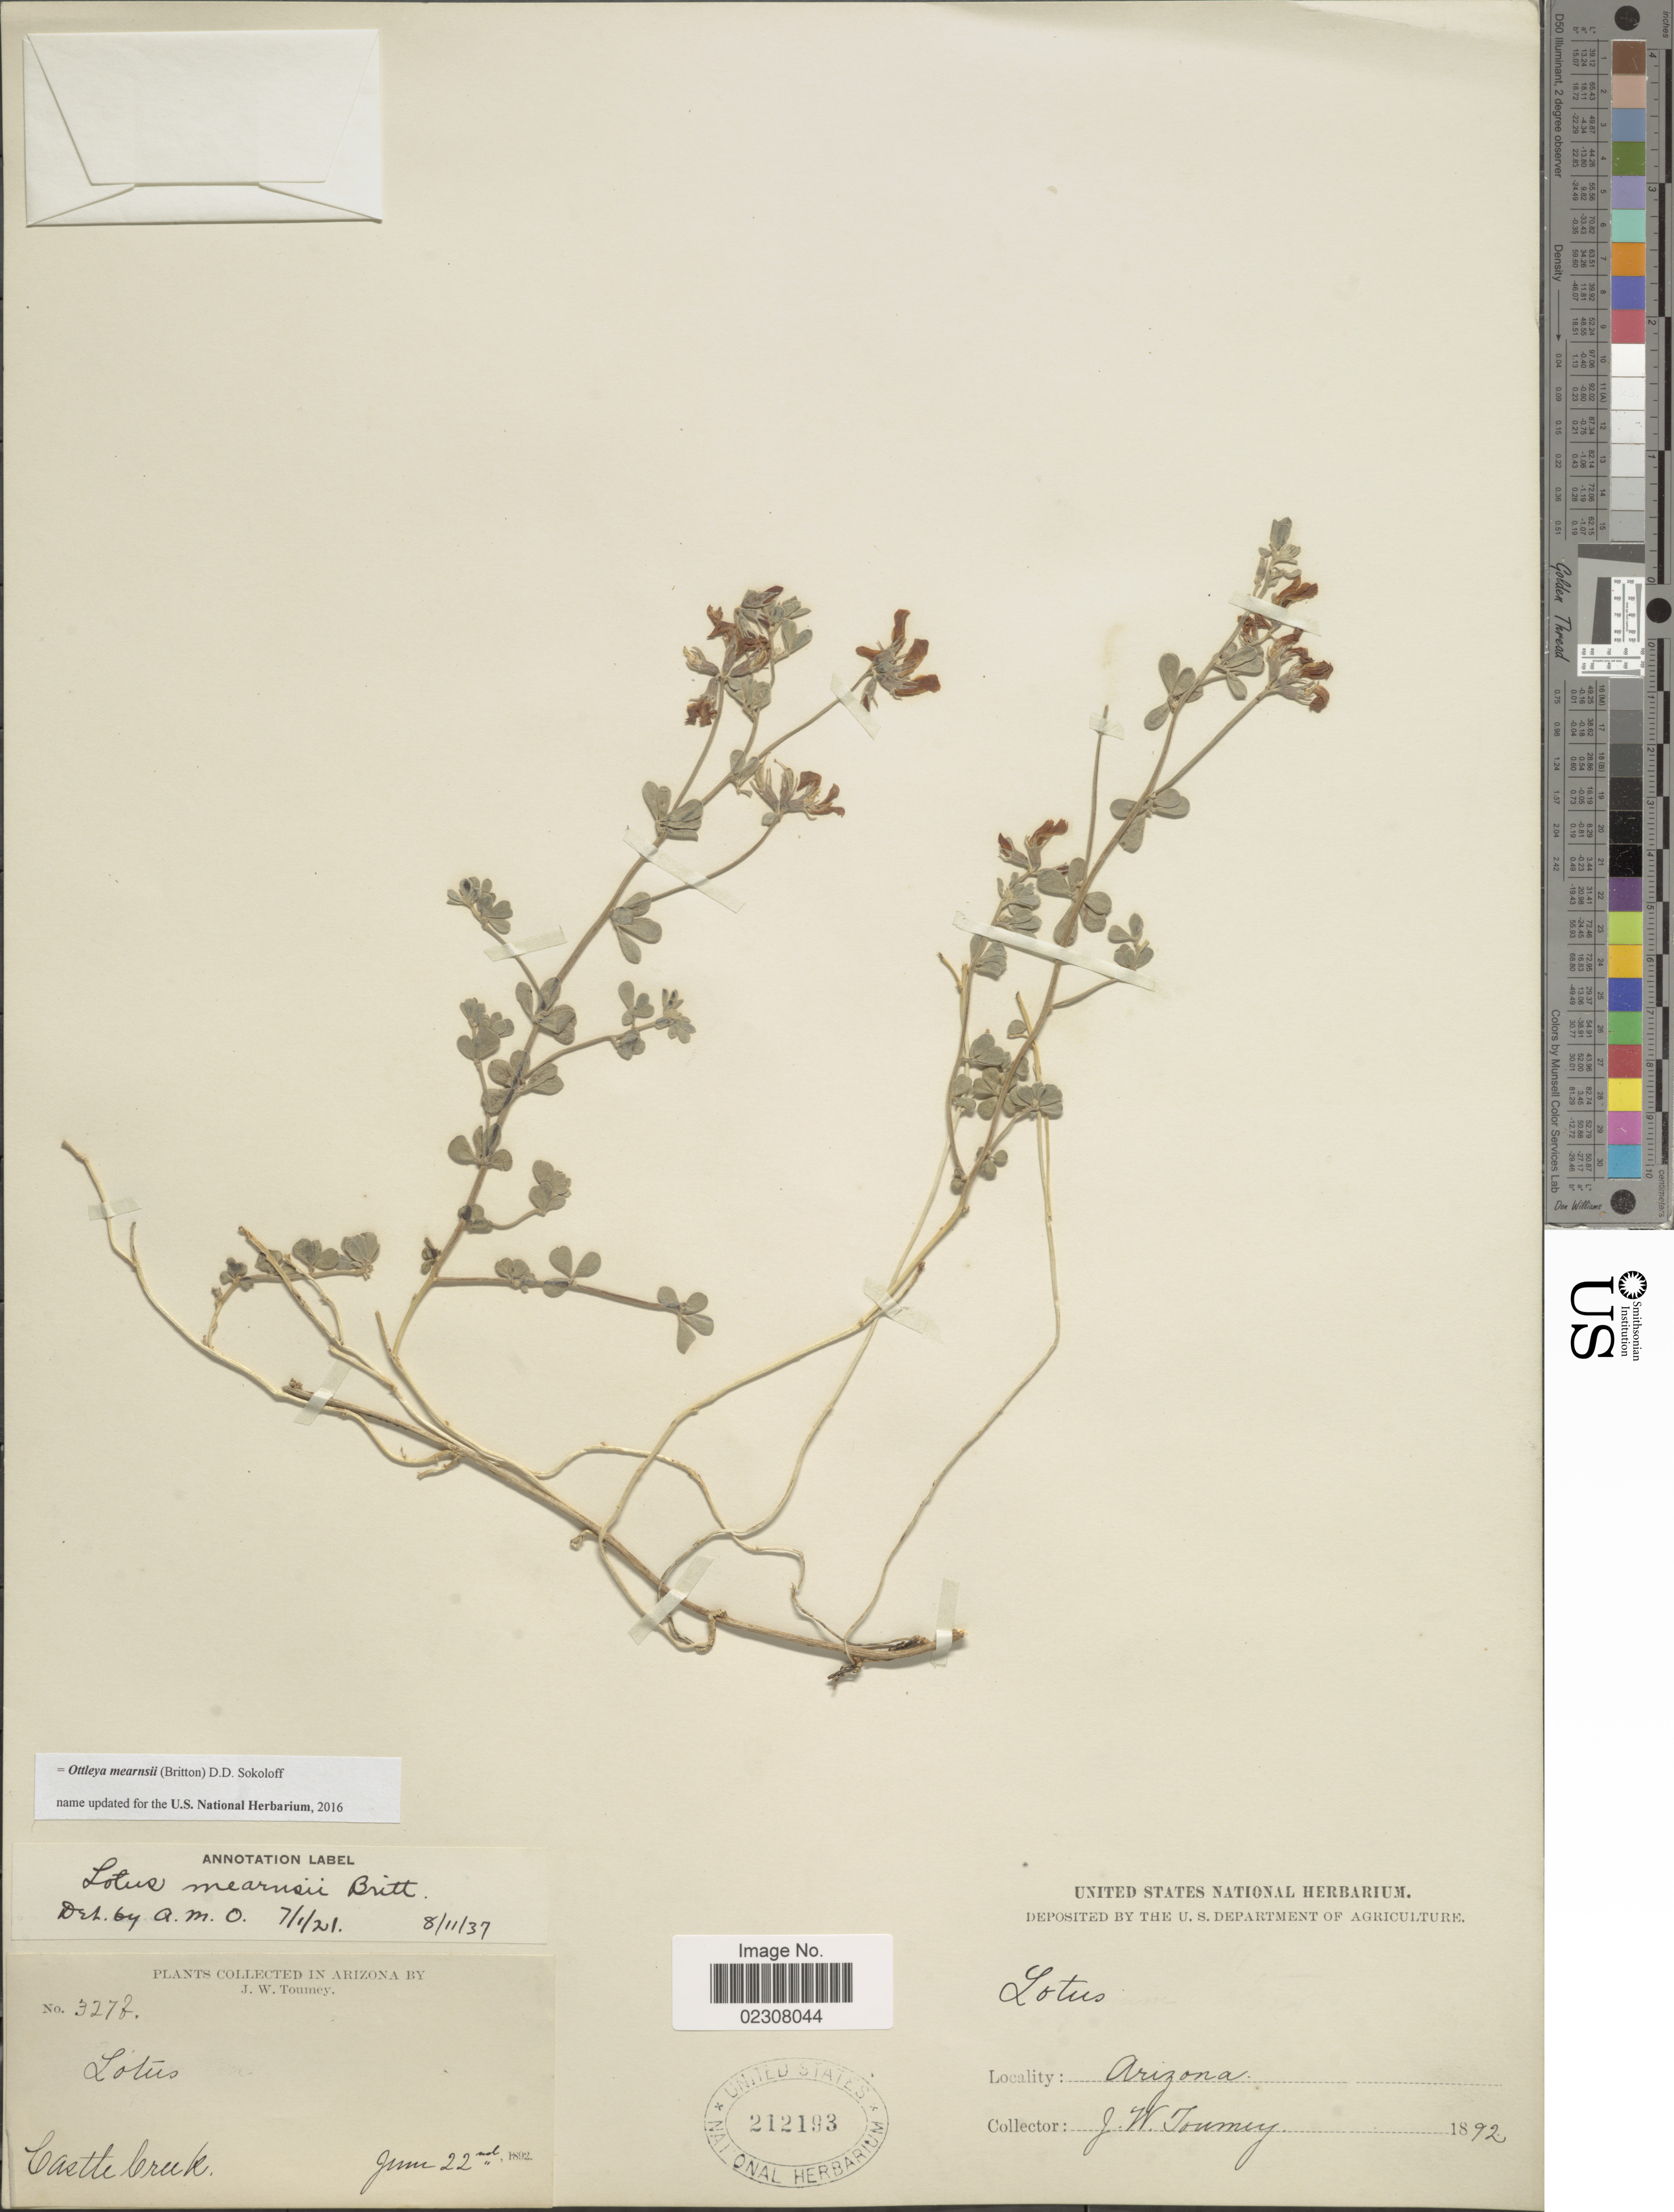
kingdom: Plantae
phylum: Tracheophyta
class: Magnoliopsida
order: Fabales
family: Fabaceae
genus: Ottleya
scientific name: Ottleya mearnsii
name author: (Britton) D.D. Sokoloff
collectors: J. W. Toumey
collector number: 327f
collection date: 1892-06-22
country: United States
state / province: Arizona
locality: Castle Creek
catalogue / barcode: US 212193